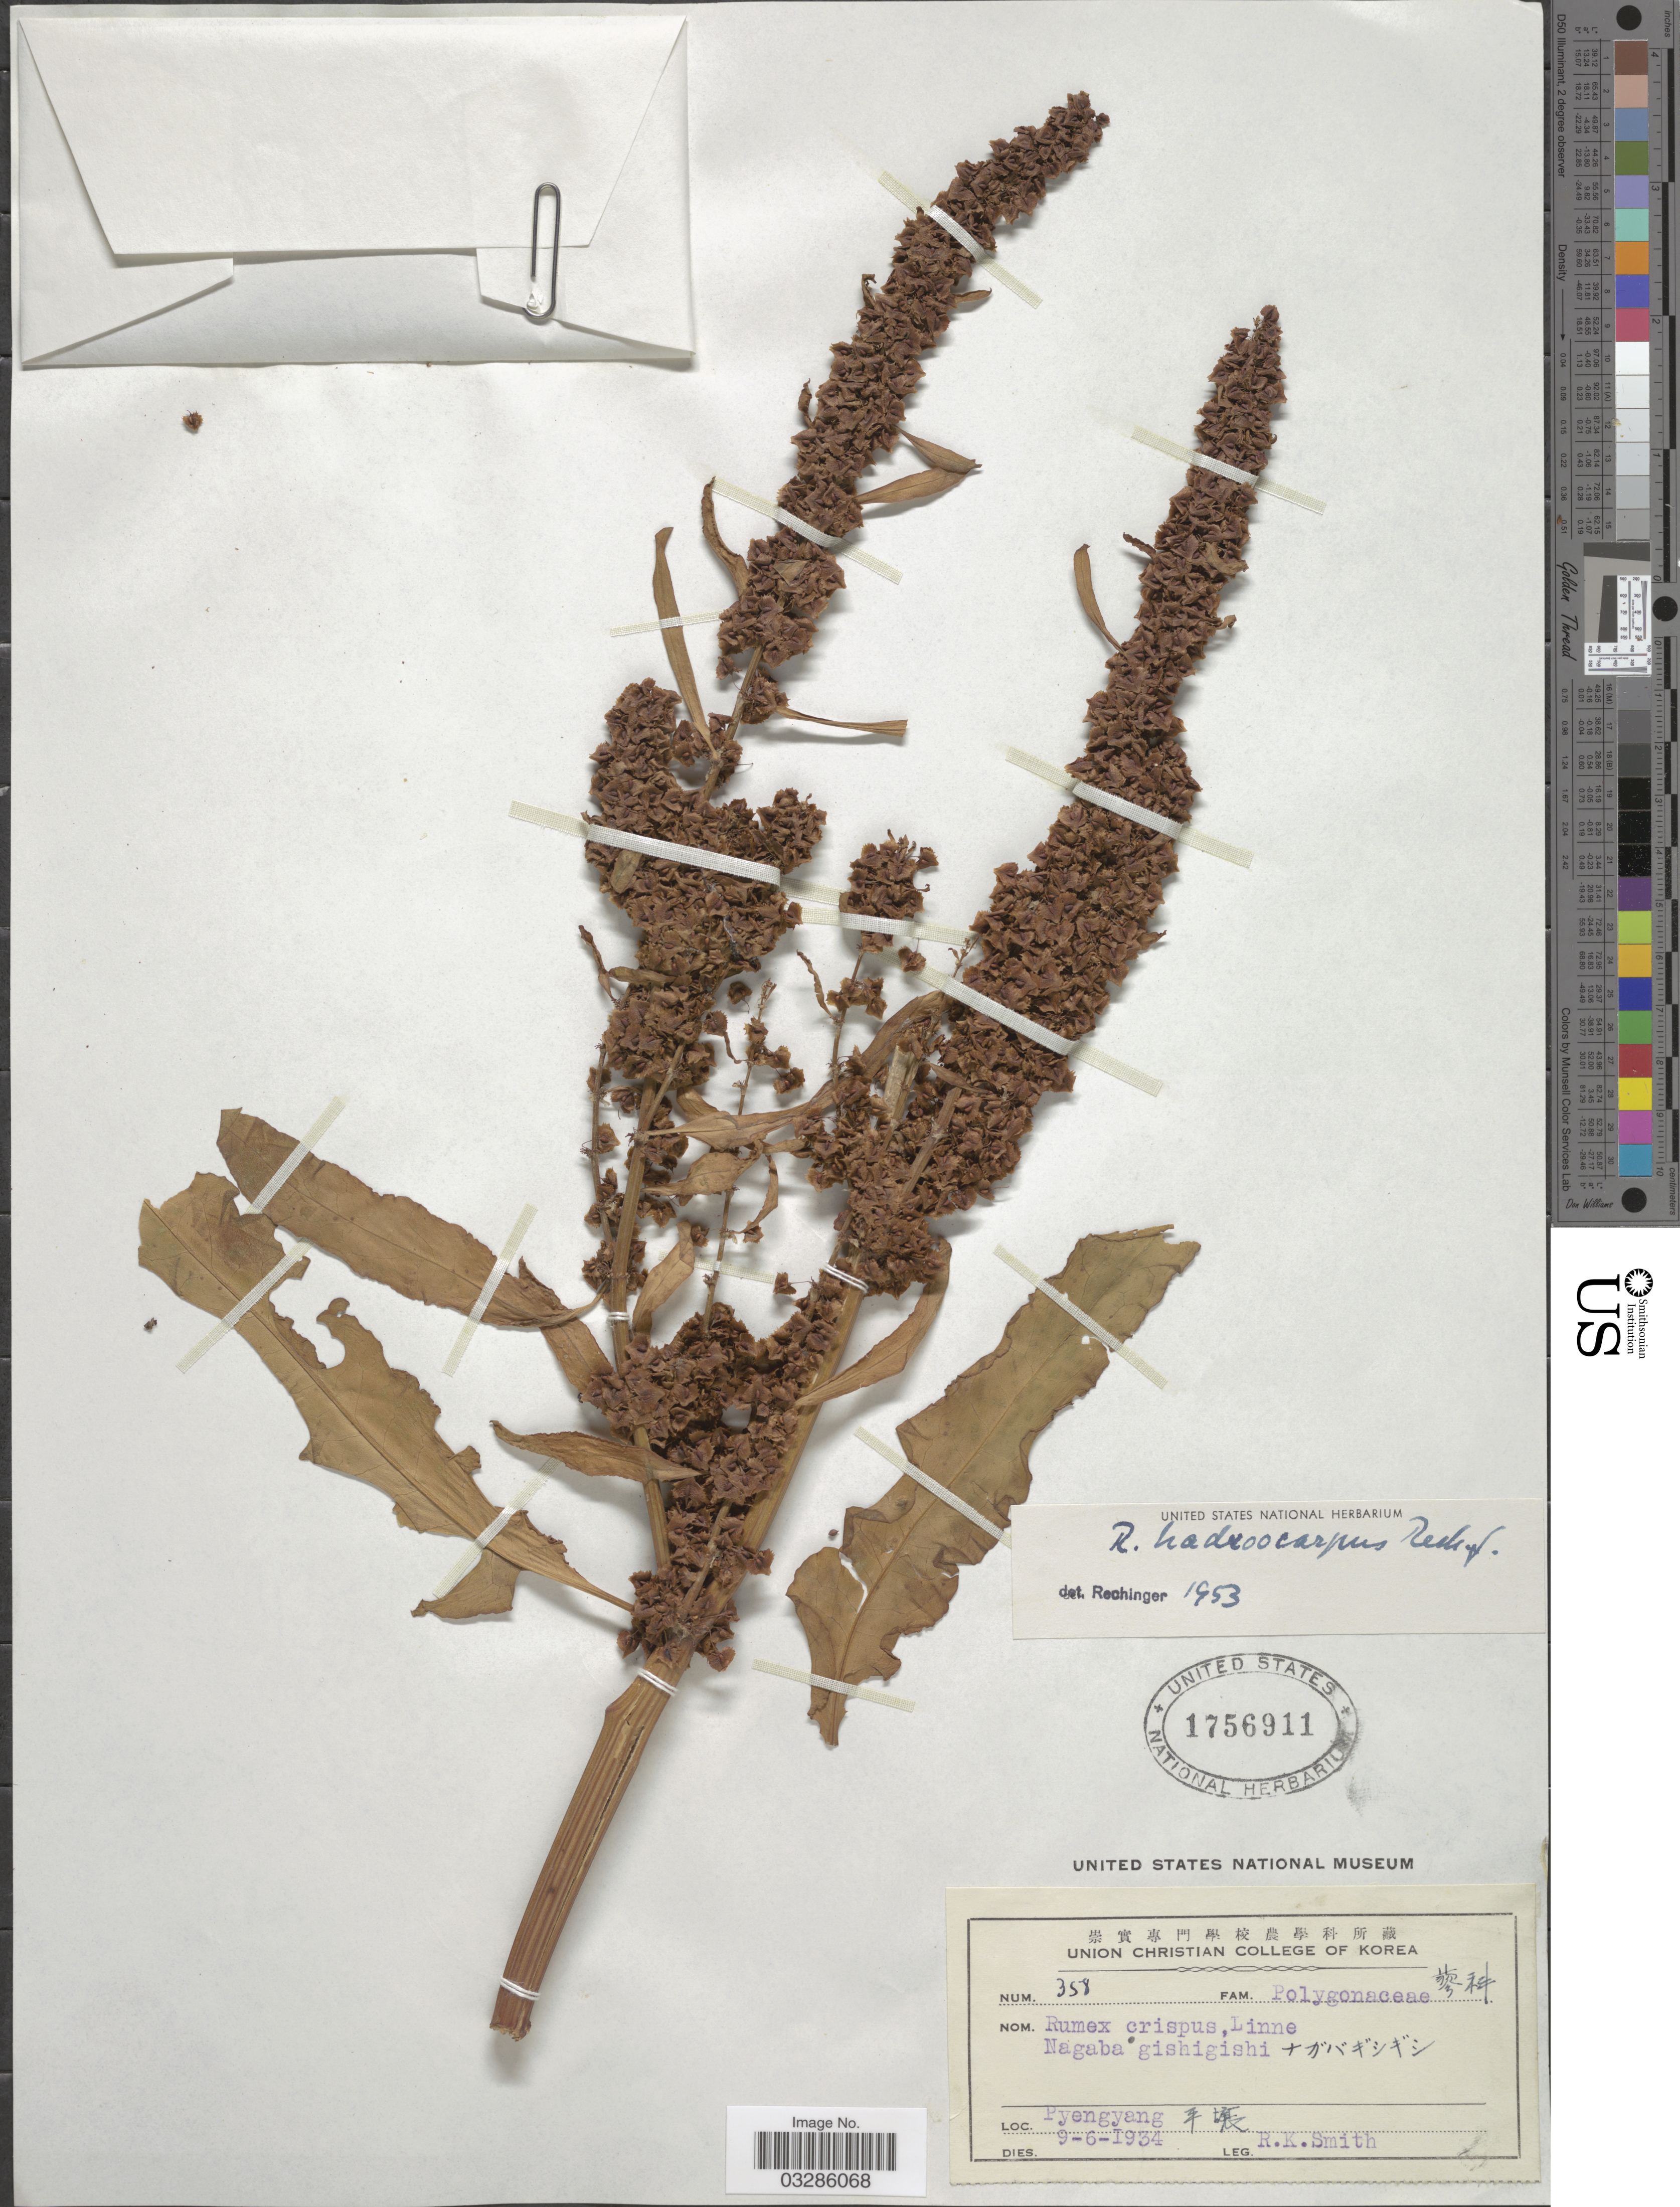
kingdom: Plantae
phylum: Tracheophyta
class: Magnoliopsida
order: Caryophyllales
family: Polygonaceae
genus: Rumex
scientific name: Rumex hadroocarpus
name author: Rech. f.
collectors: R. Smith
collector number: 358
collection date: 1934-06-09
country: North Korea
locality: Pyengyang X.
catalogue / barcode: US 1756911